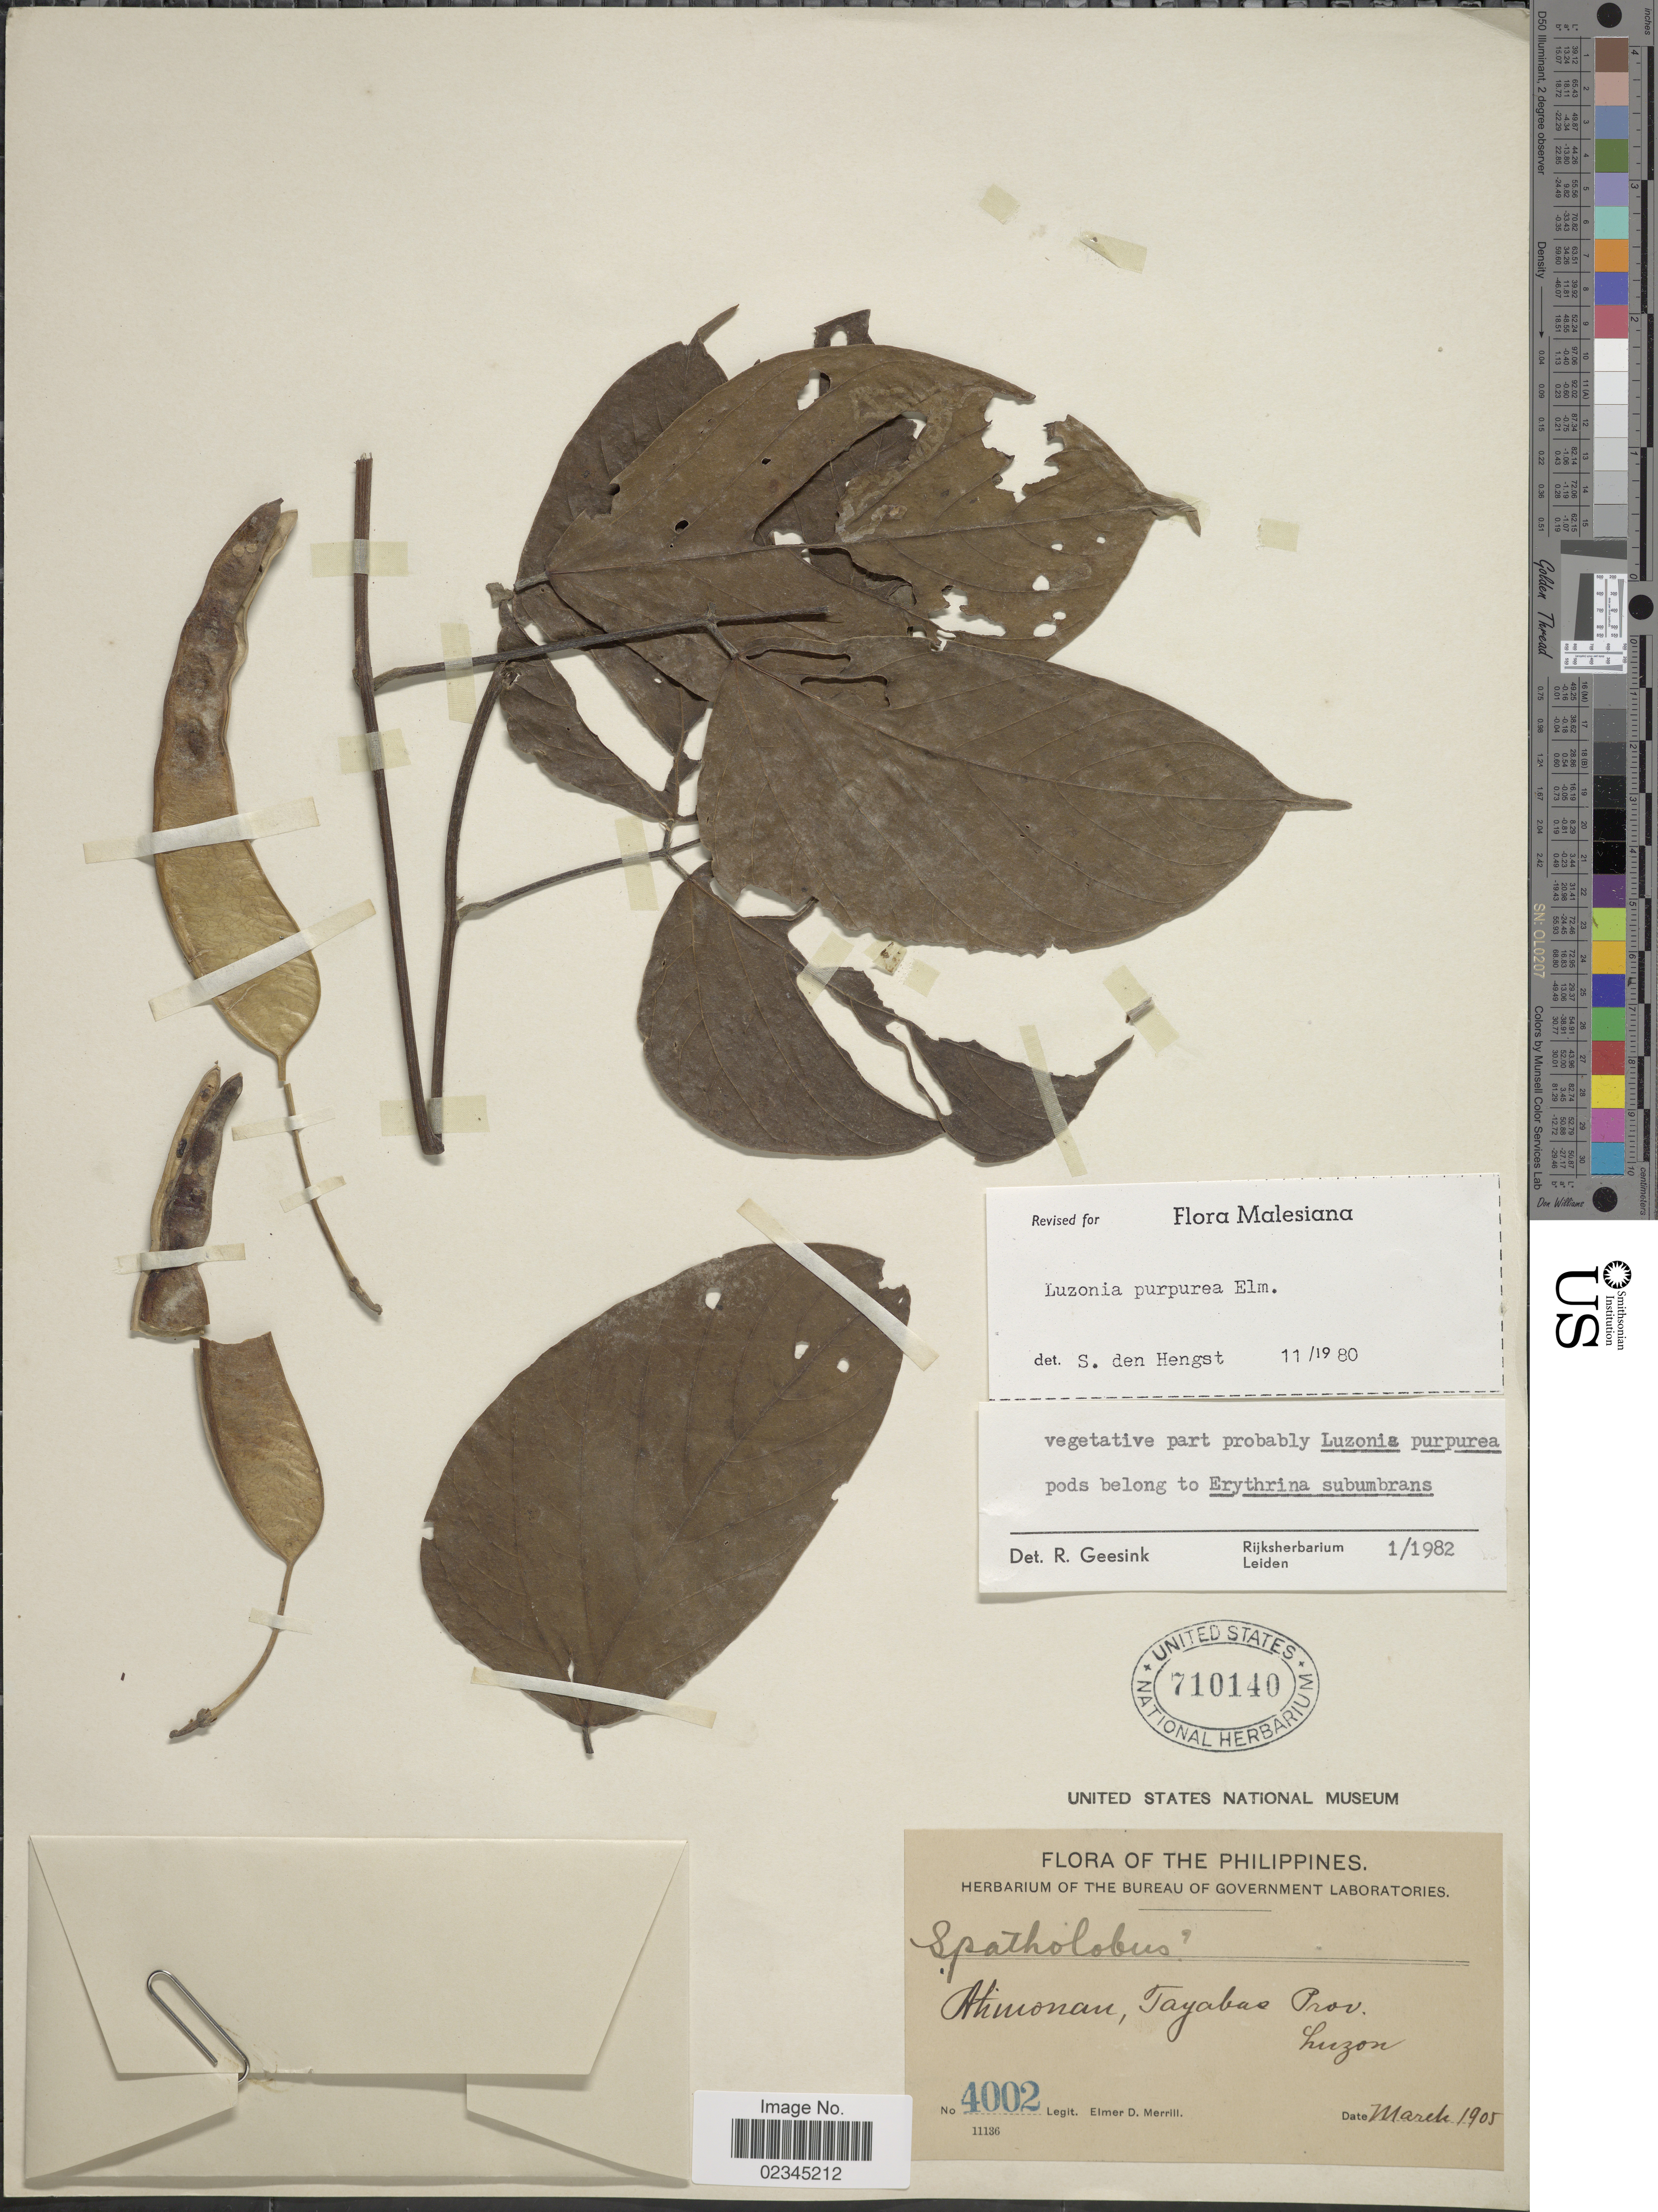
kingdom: Plantae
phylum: Tracheophyta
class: Magnoliopsida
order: Fabales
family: Fabaceae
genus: Macropsychanthus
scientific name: Macropsychanthus purpureus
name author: (Elmer) L.P. Queiroz & Snak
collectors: E. D. Merrill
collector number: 4002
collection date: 1905-03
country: Philippines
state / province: Calabarzon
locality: Atimonan, Tayabas, Prov. Luzon.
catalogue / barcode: US 710140